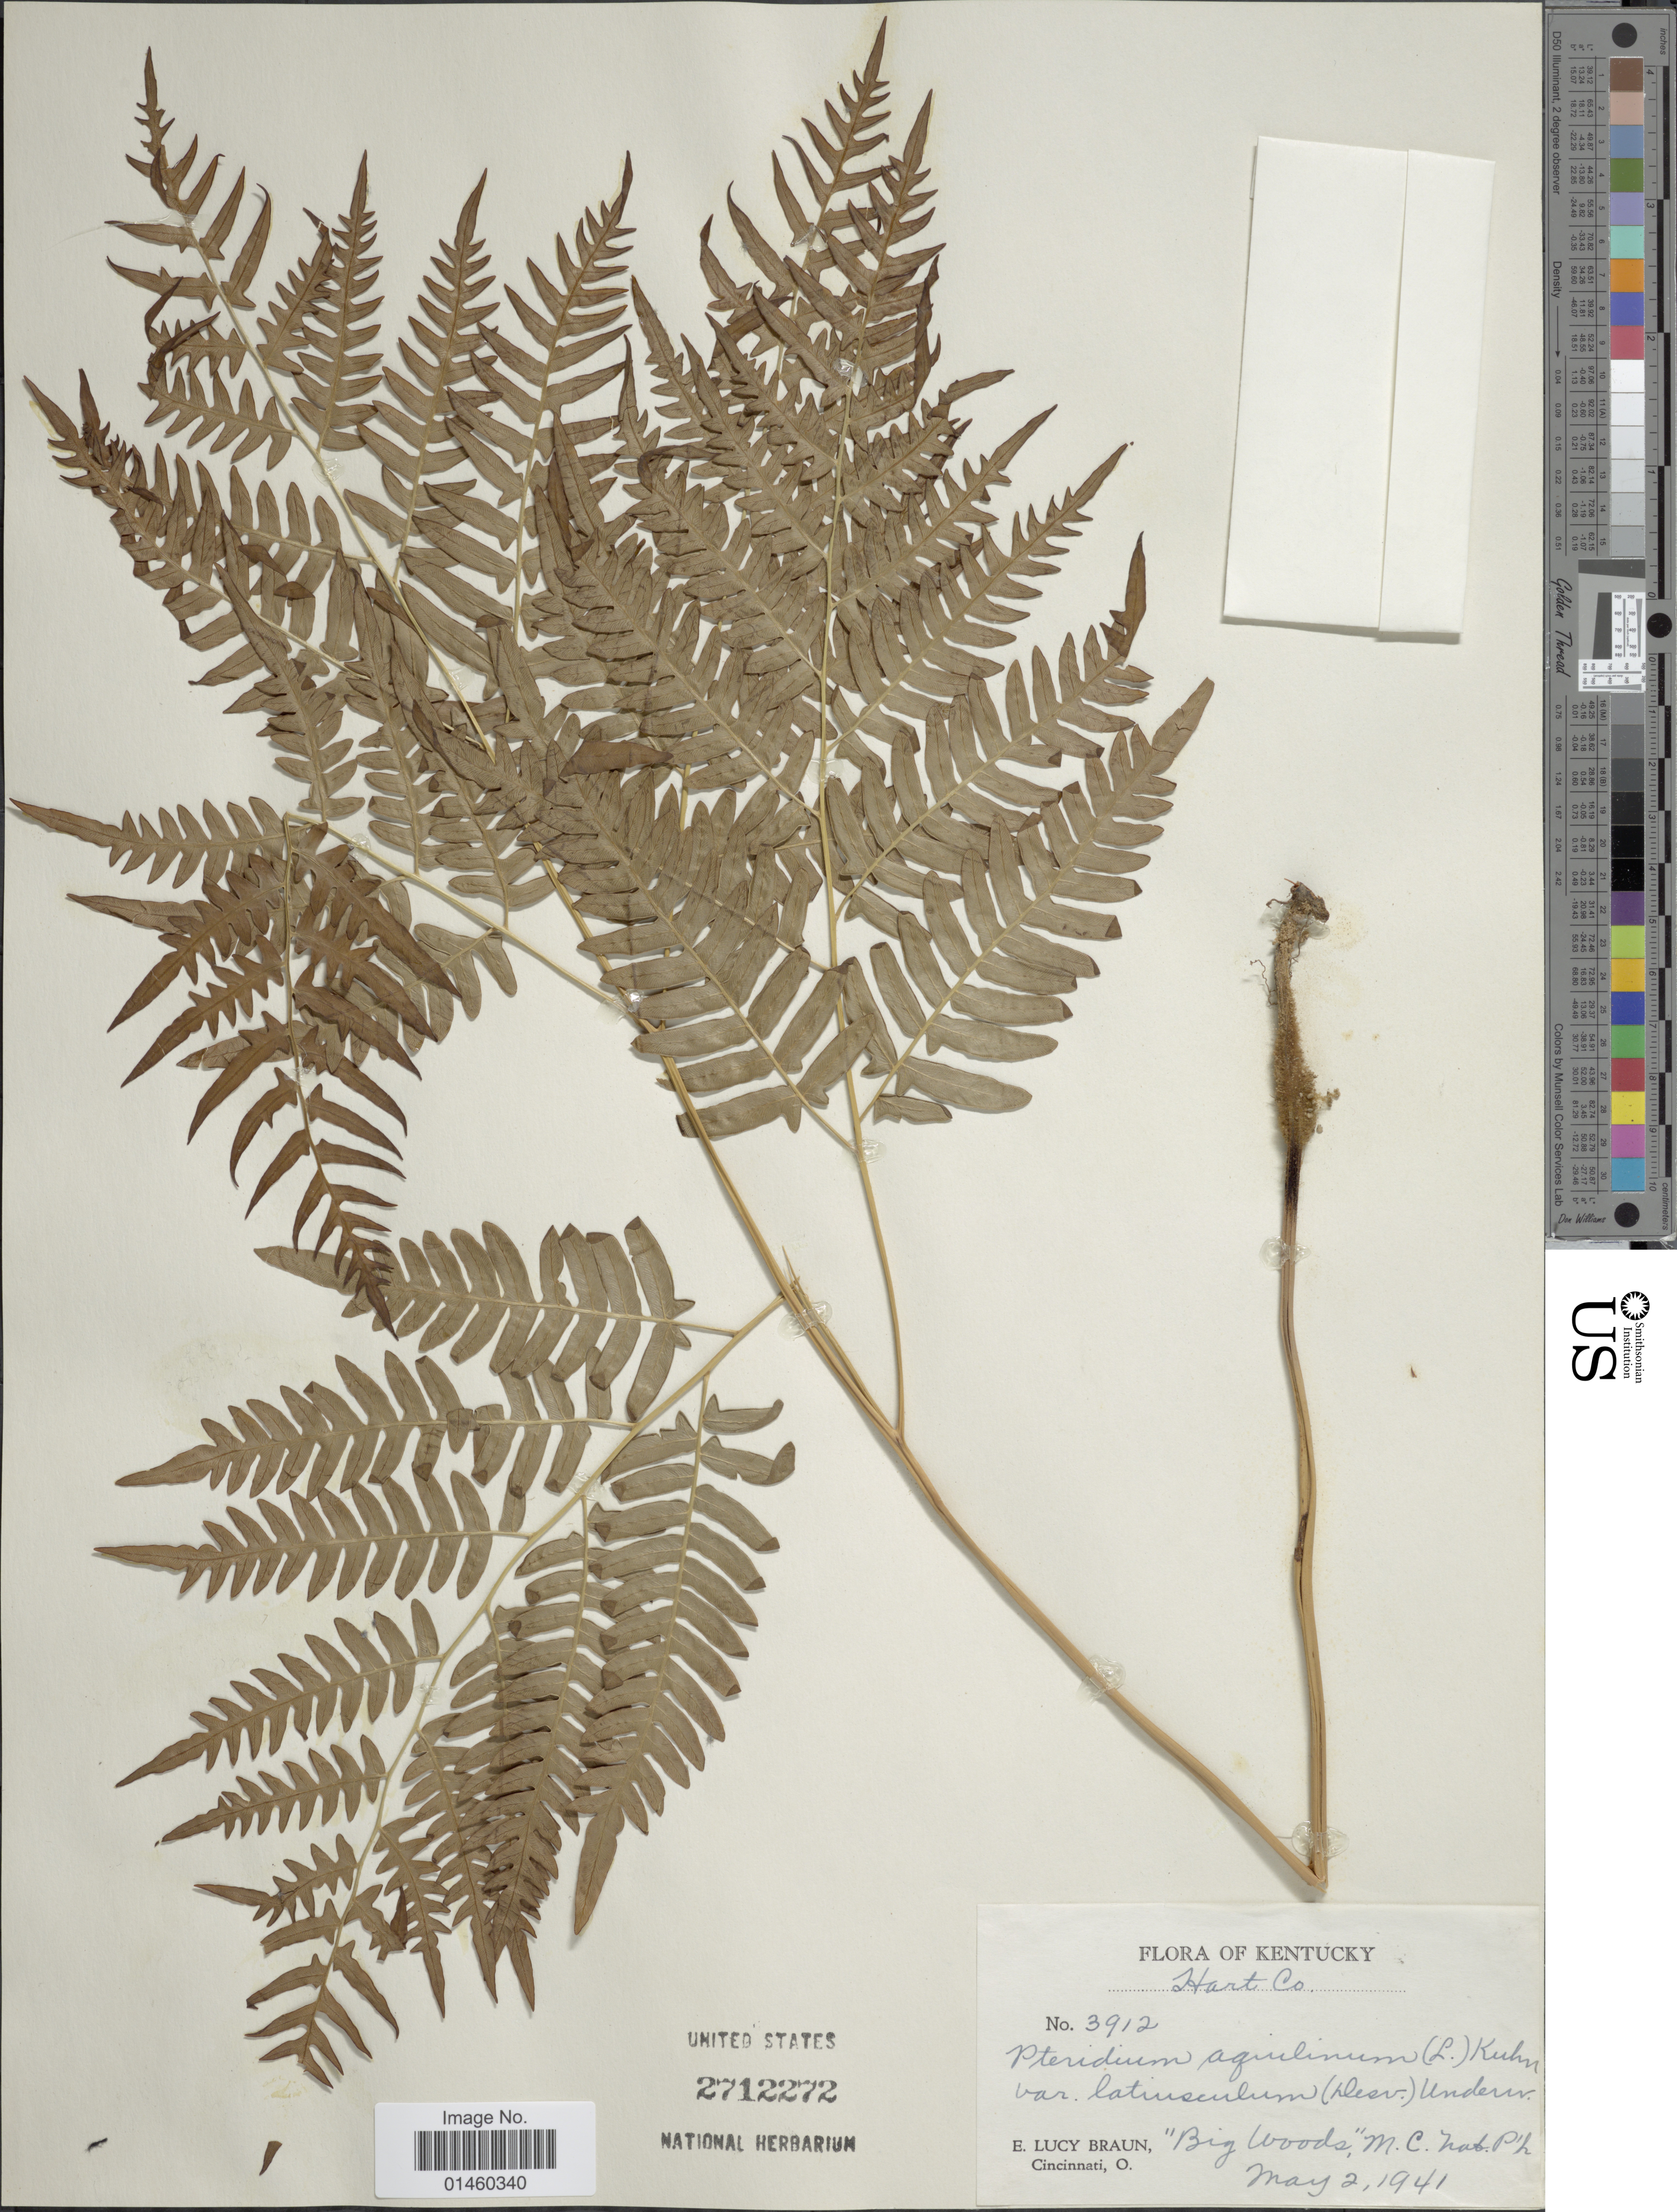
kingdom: Plantae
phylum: Tracheophyta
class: Polypodiopsida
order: Polypodiales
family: Dennstaedtiaceae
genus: Pteridium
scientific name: Pteridium aquilinum var. latiusculum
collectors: E. L. Braun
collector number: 3912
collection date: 1941-05-02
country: United States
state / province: Kentucky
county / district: Hart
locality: "Big Woods", M. C. Nat. Park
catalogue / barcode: US 2712272